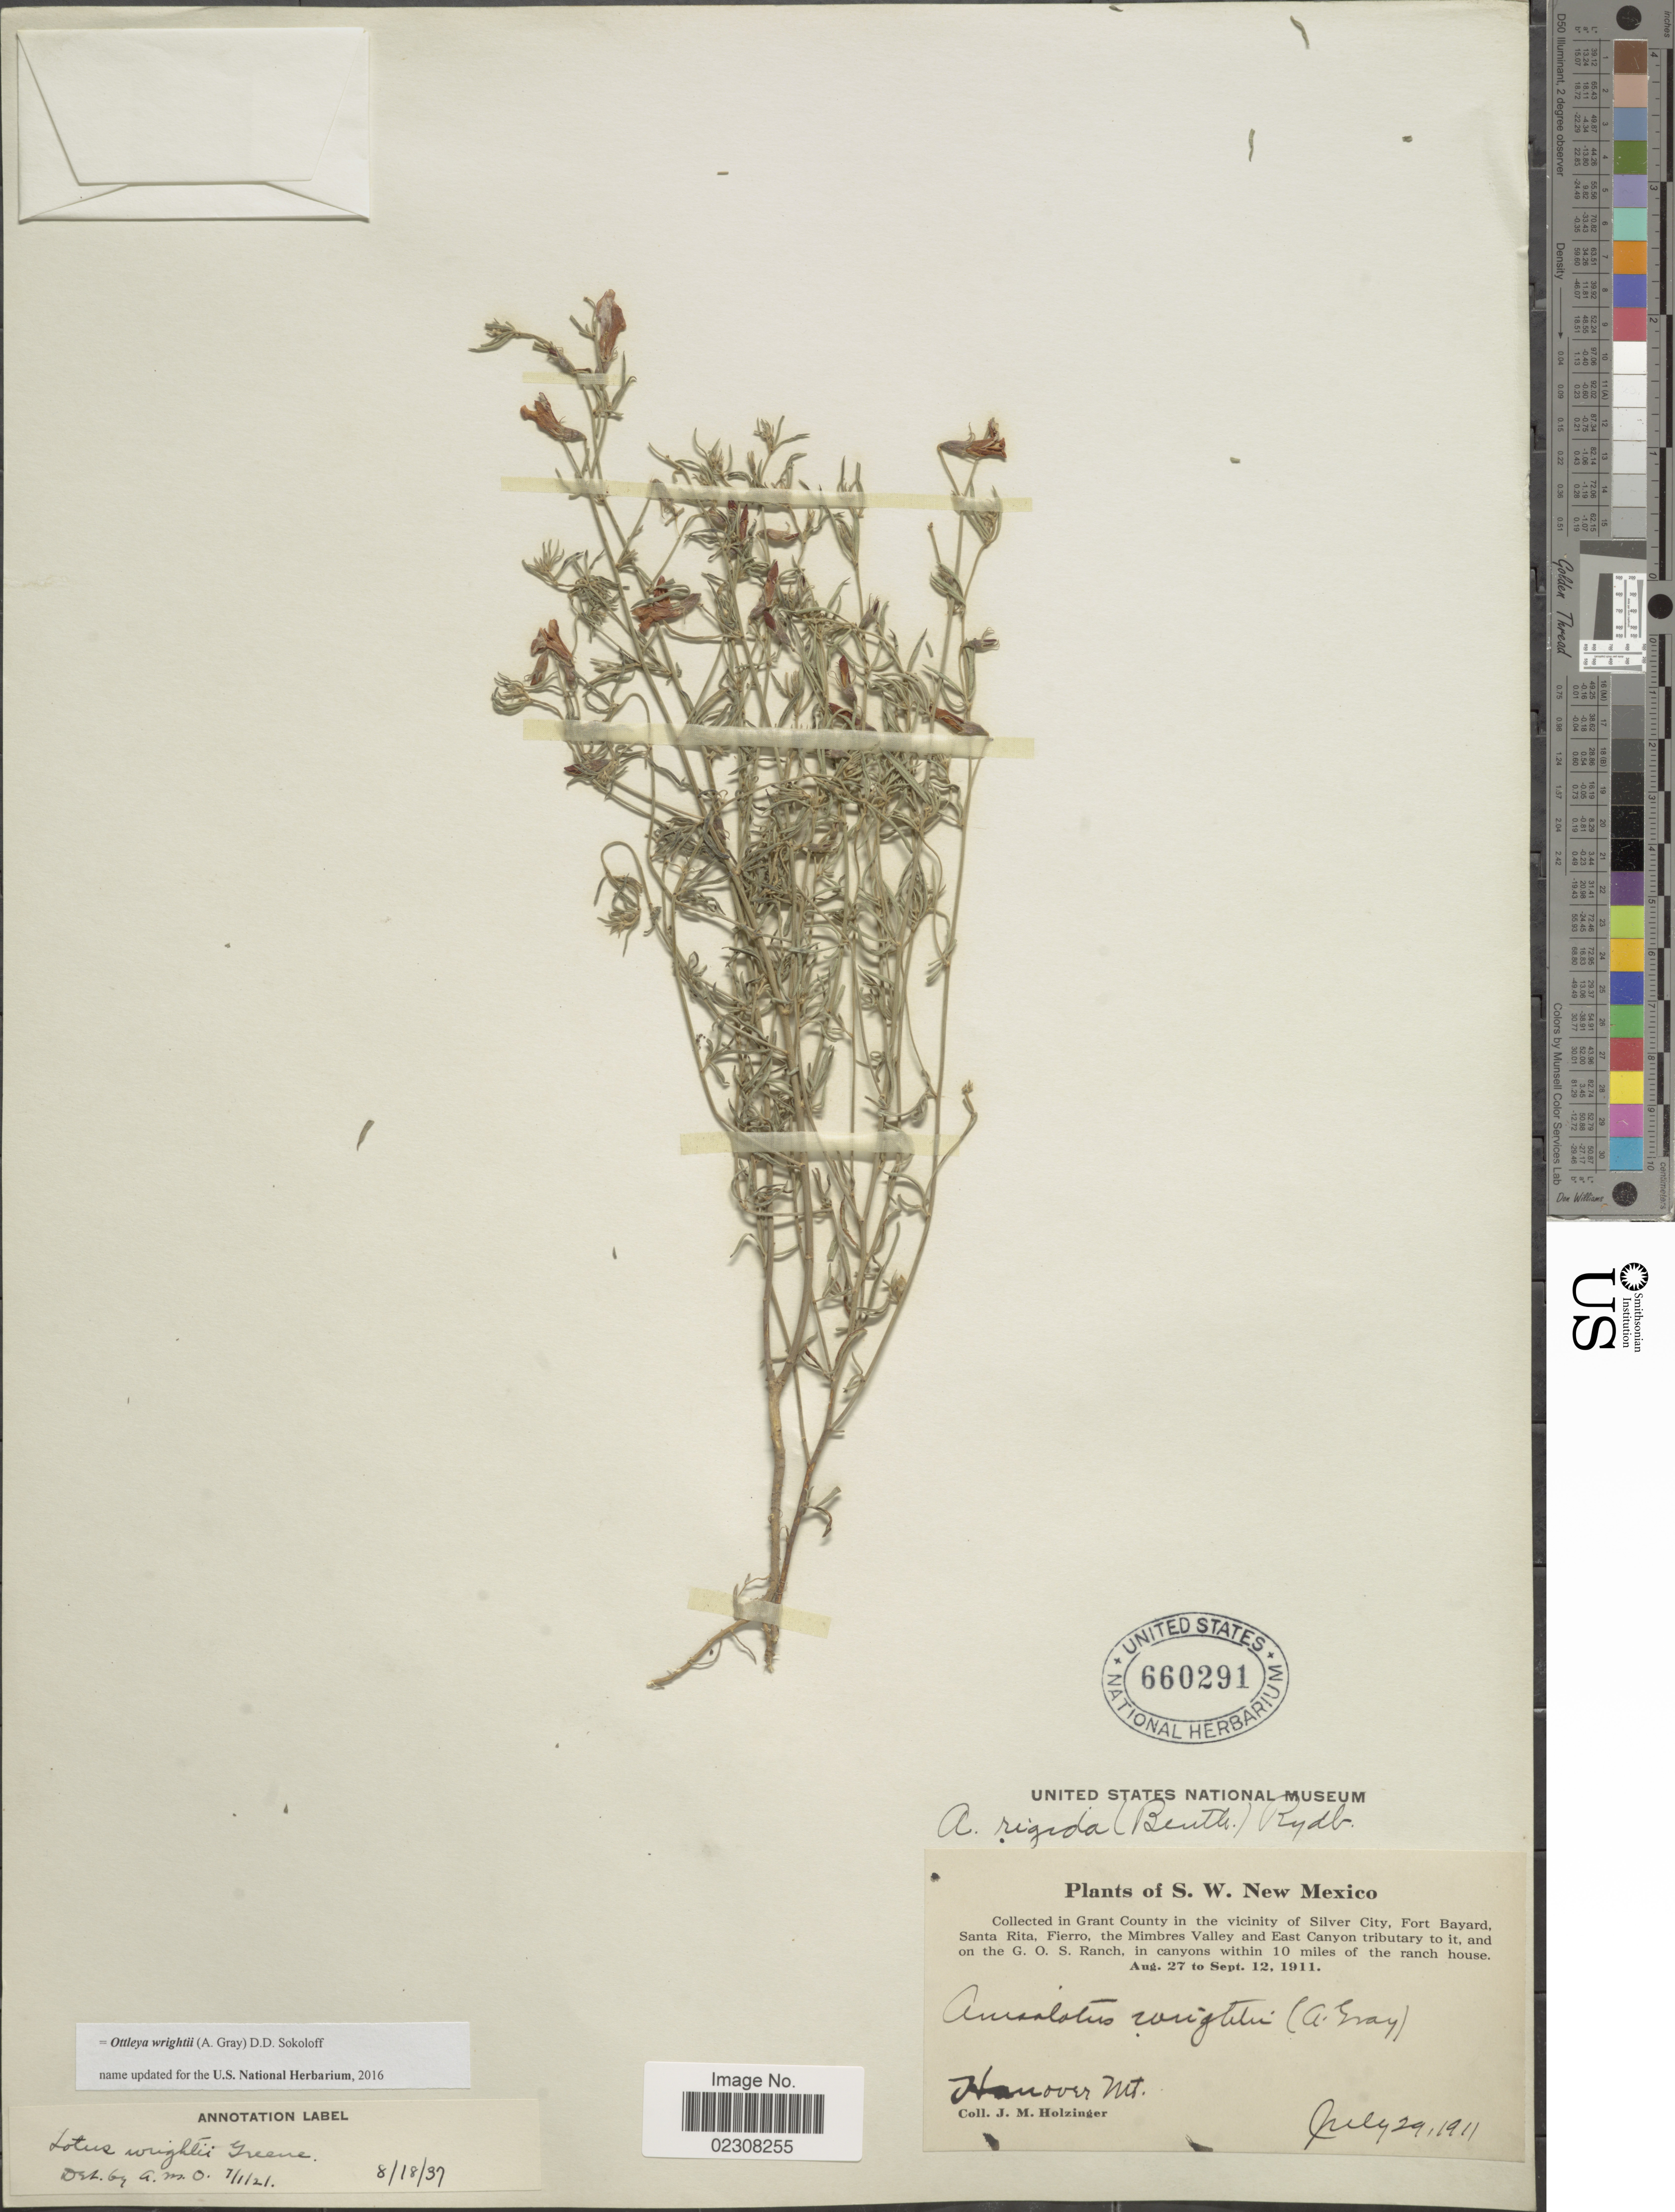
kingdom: Plantae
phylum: Tracheophyta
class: Magnoliopsida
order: Fabales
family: Fabaceae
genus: Ottleya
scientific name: Ottleya wrightii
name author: (A. Gray) D.D. Sokoloff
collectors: J. M. Holzinger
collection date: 1911-07-29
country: United States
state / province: New Mexico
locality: S.W New Mexico, Grant County in the vicinity of Silver City, Fort Bayard, Santa Rita, Fierro, in the Mimbres Valley and East Canyon tributary to it, and the G.O.S Ranch, in canyons within 10 miles of the ranch house, Hanover Mt.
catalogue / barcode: US 660291